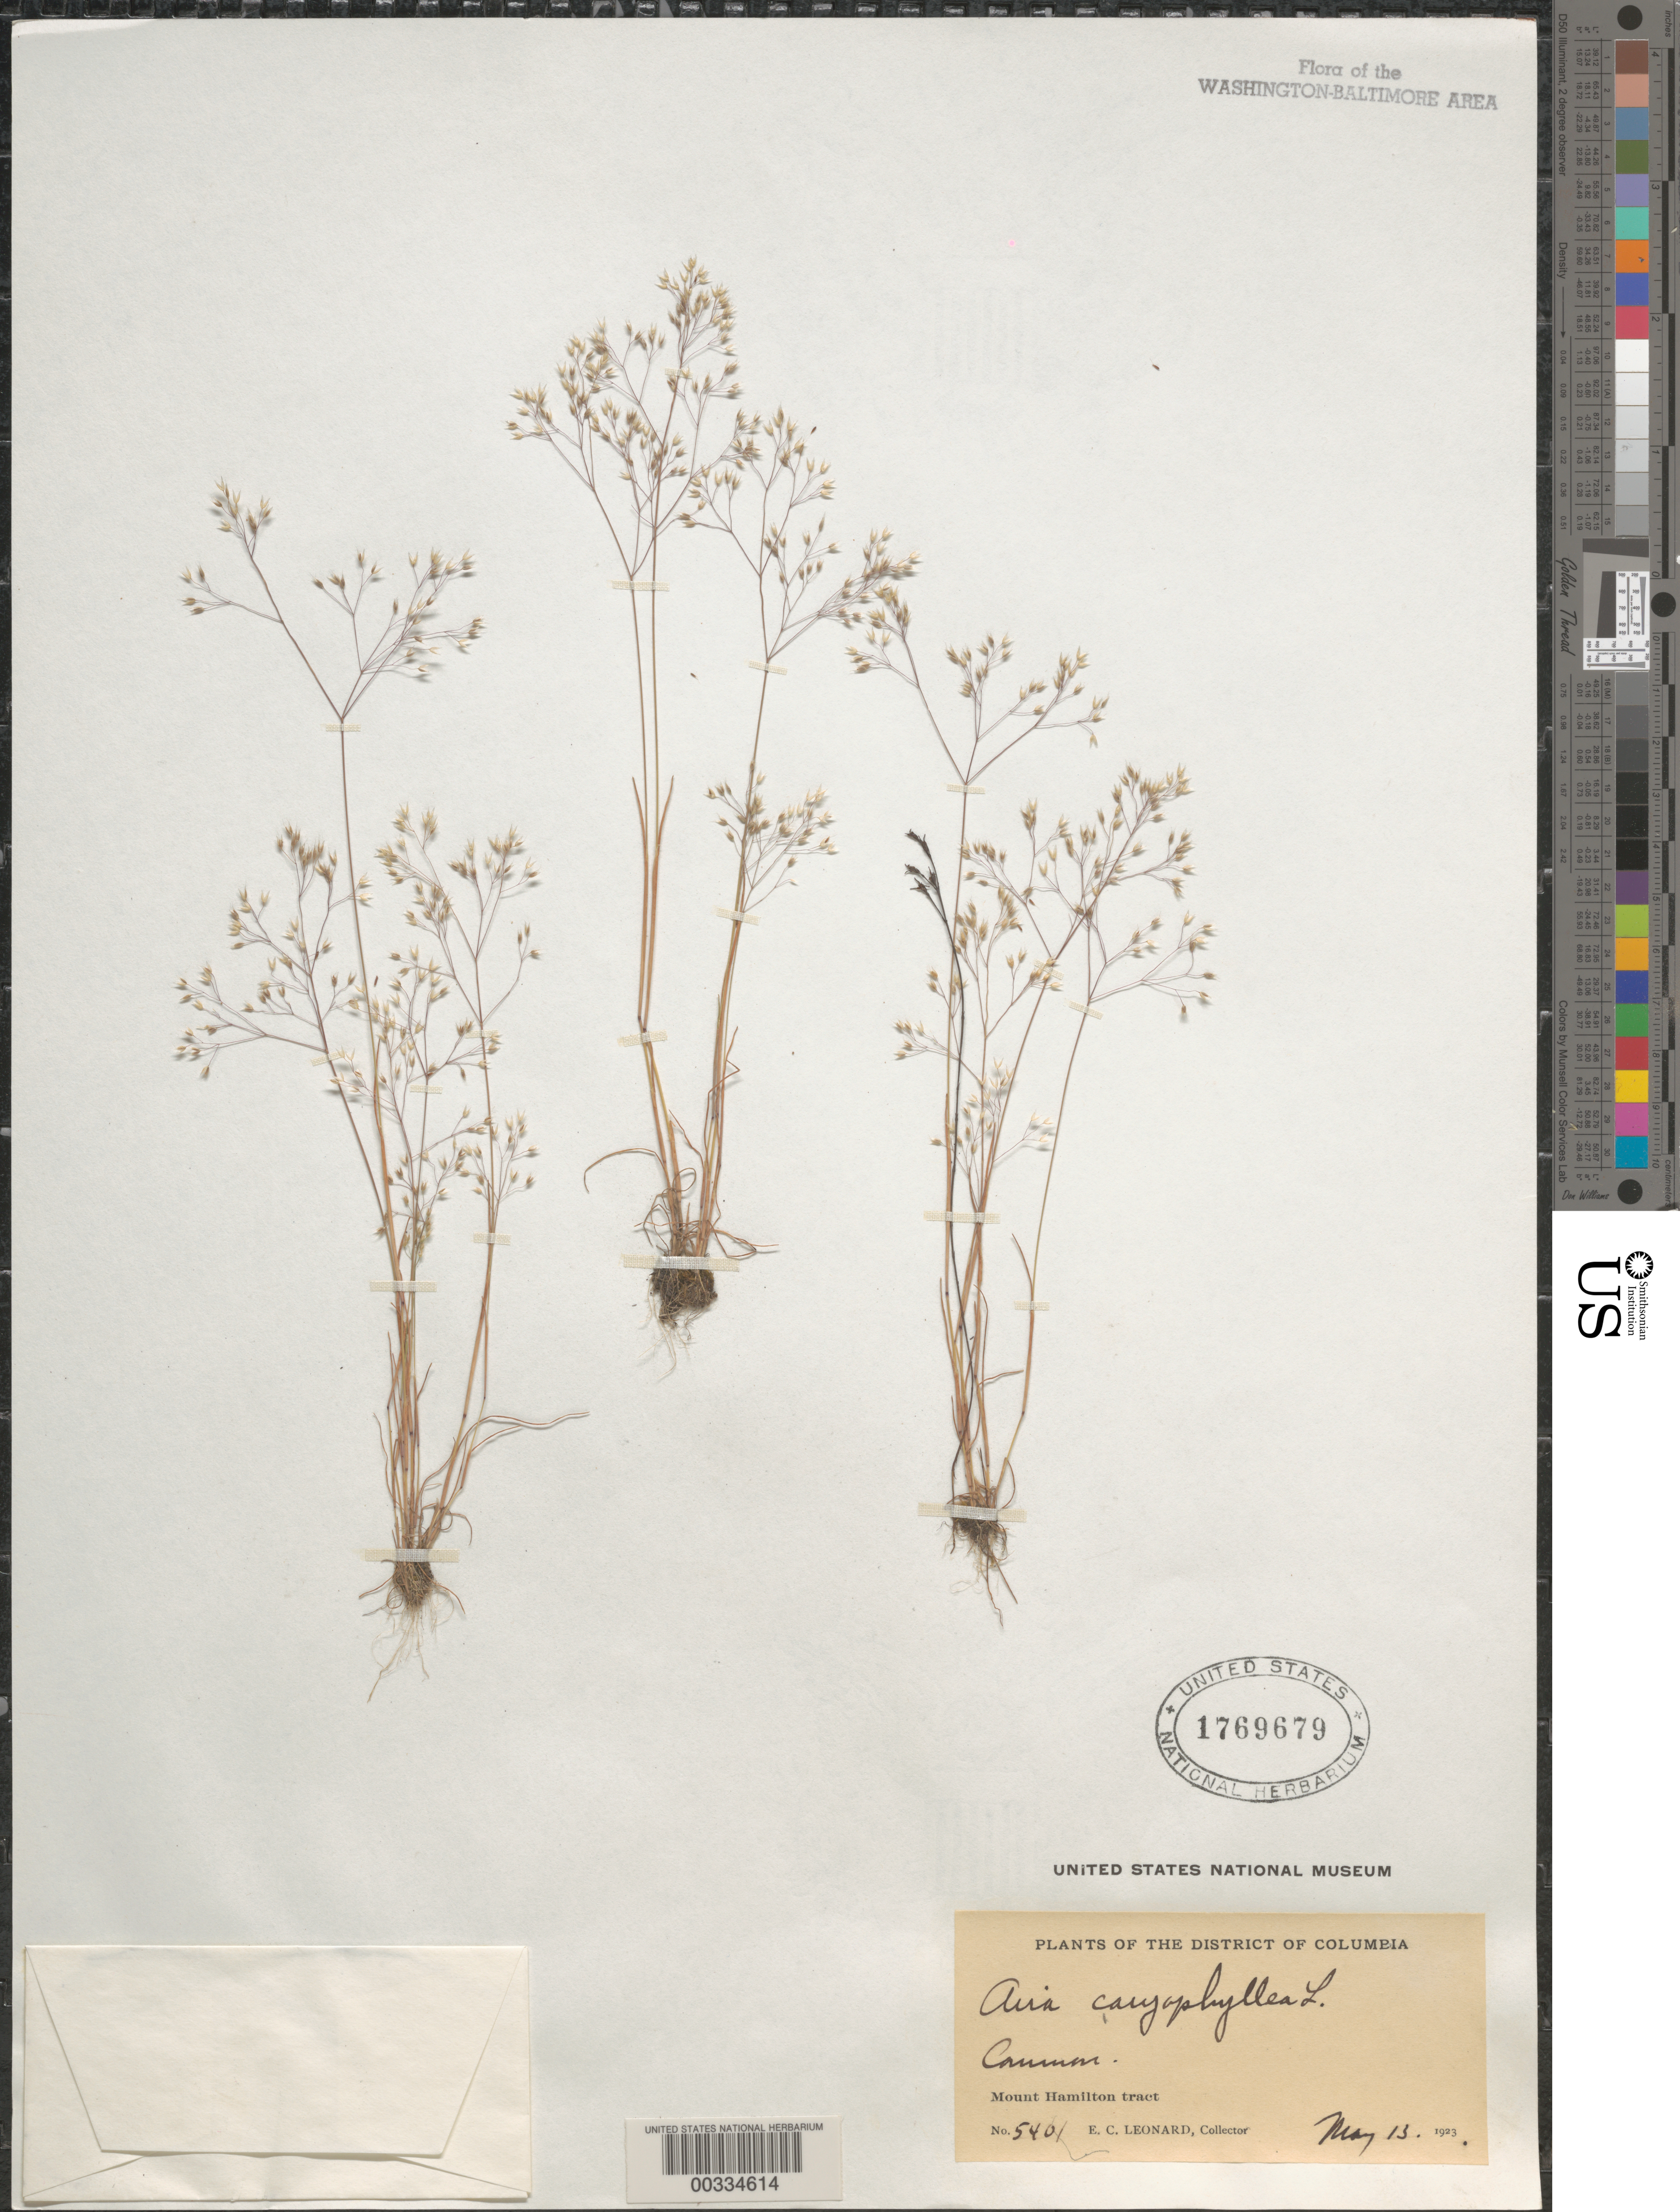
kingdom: Plantae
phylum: Tracheophyta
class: Liliopsida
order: Poales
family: Poaceae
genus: Aira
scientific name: Aira caryophyllea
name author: L.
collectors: E. C. Leonard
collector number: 5401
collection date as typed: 13 May 1923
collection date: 1923-05-13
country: United States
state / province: District of Columbia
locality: Mount Hamilton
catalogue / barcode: US 1769679